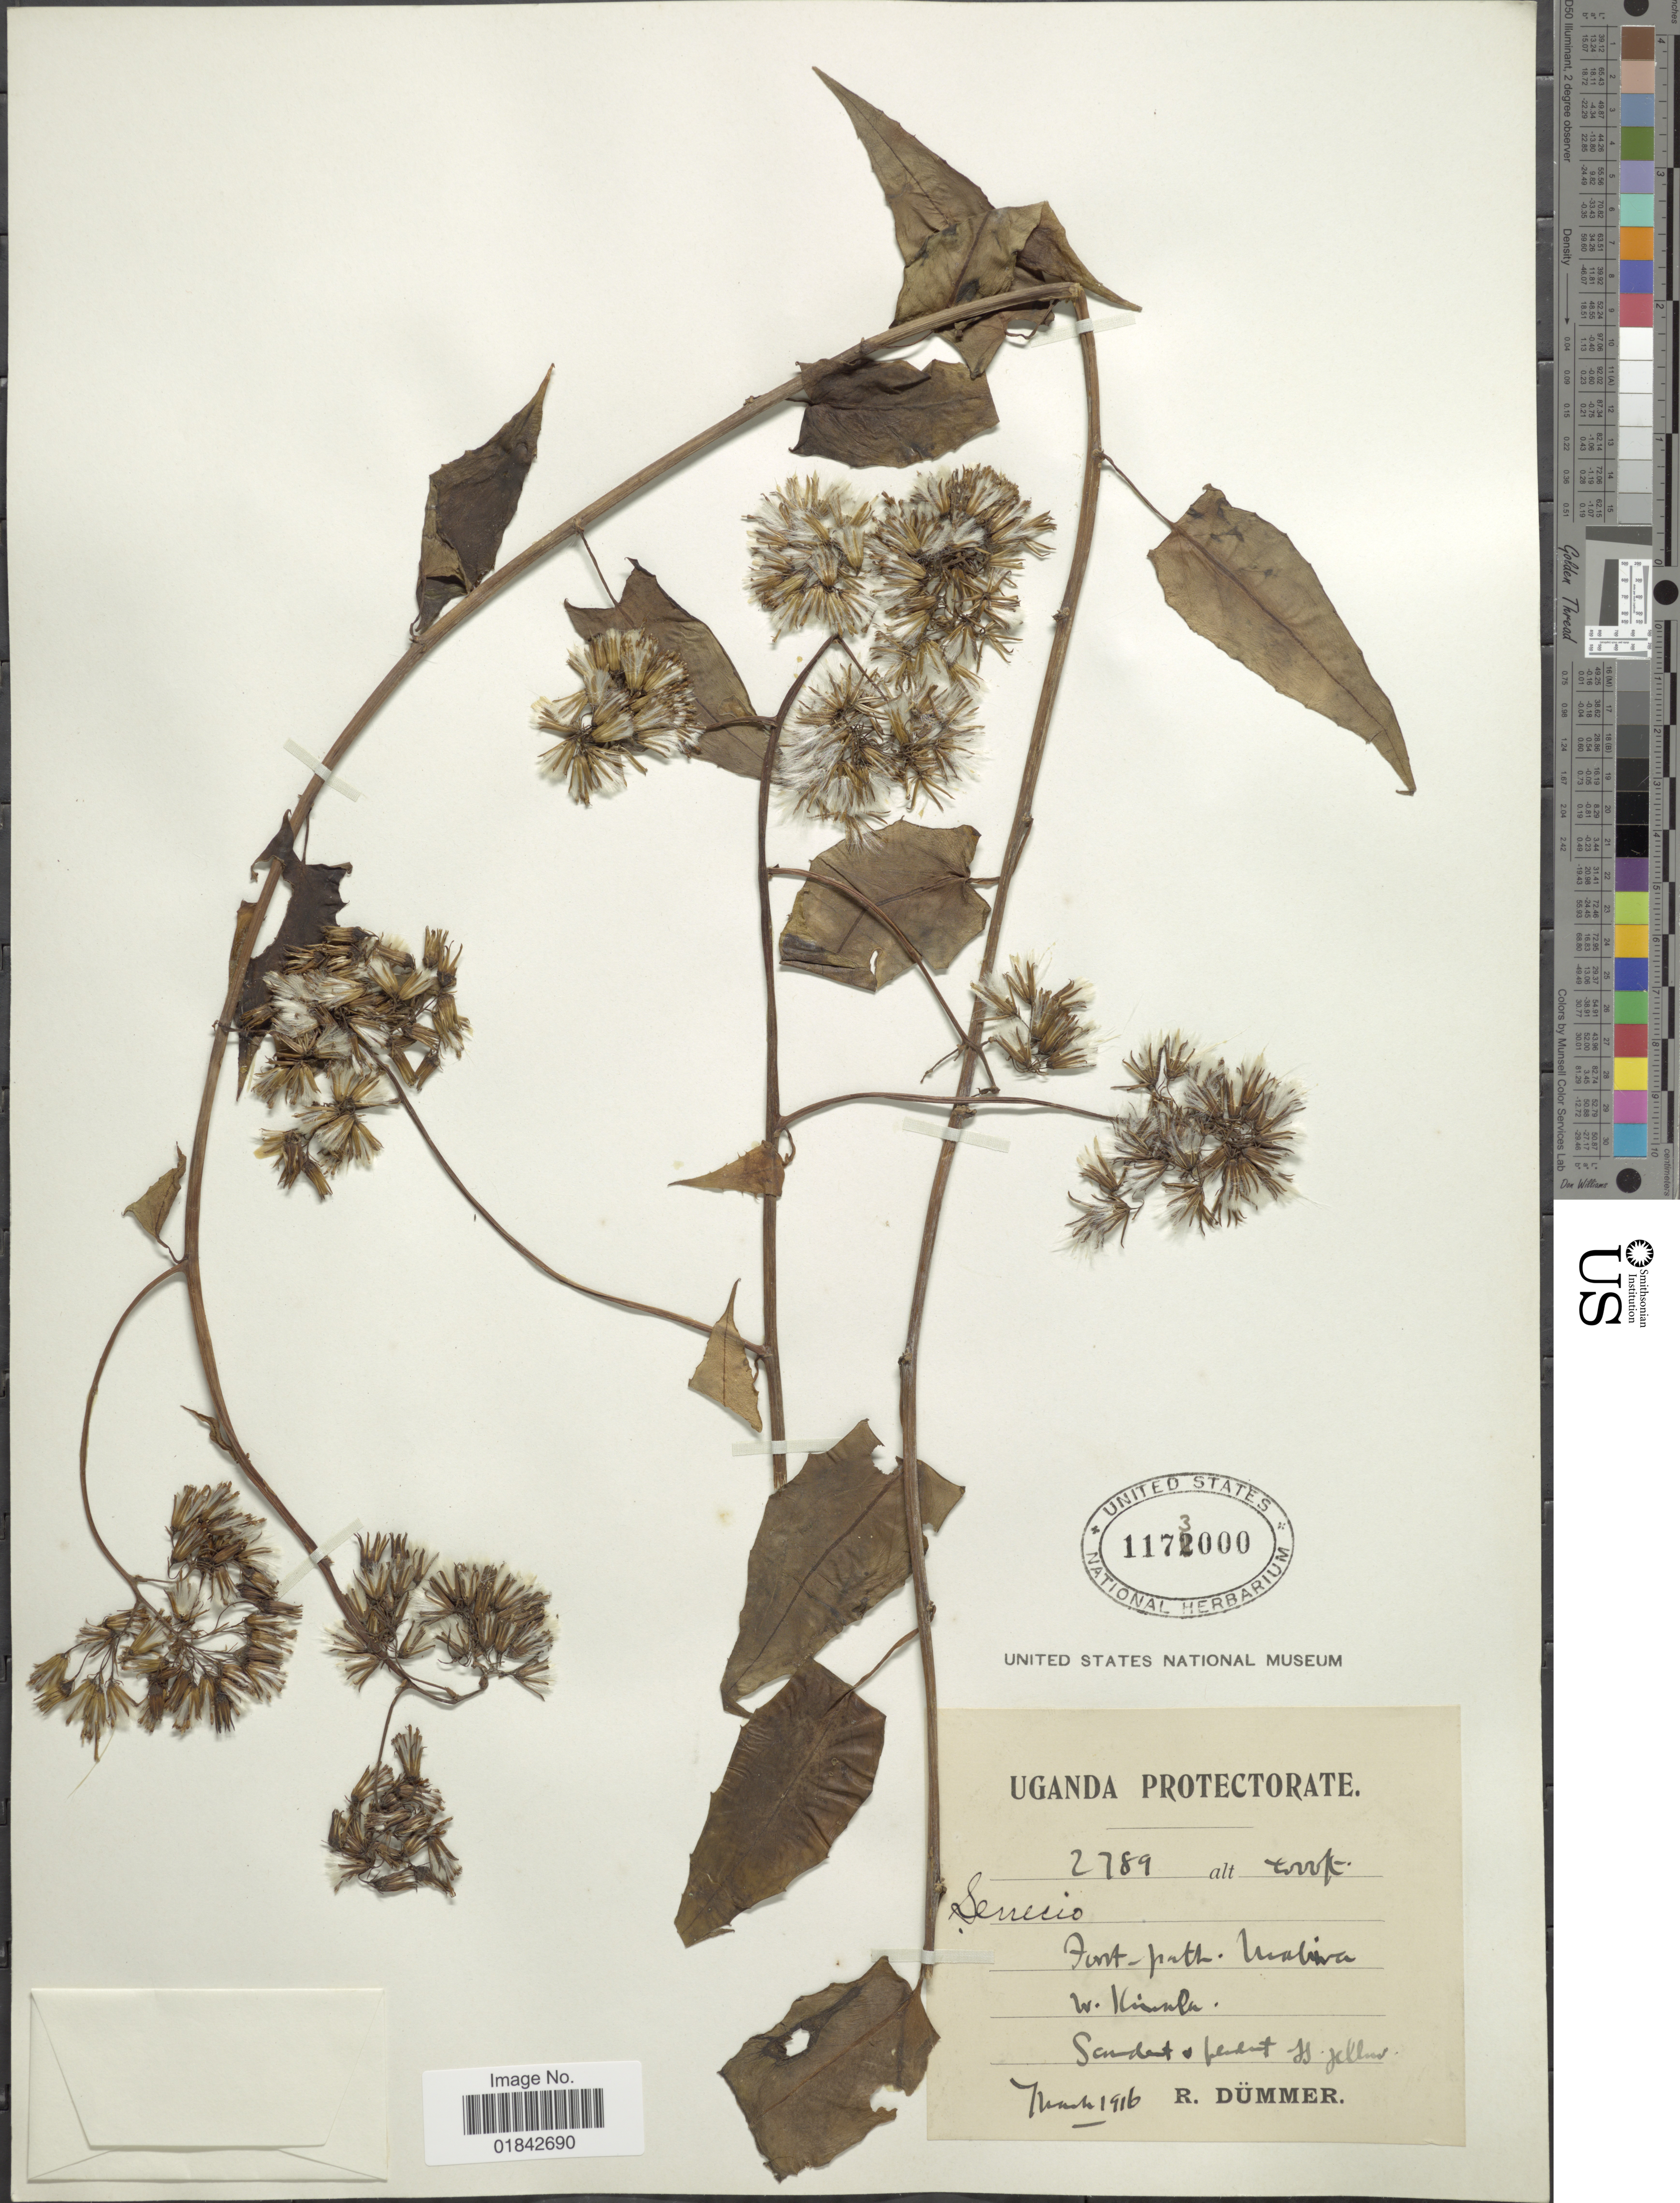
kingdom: Plantae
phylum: Tracheophyta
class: Magnoliopsida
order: Asterales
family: Asteraceae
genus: Senecio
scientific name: Senecio sp.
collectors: R. A. Dümmer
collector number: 2789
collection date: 1916-03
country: Uganda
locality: Uganda Protectorate, forest-path, Mabira, W. Kiwula.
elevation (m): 1219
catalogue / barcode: US 1173000